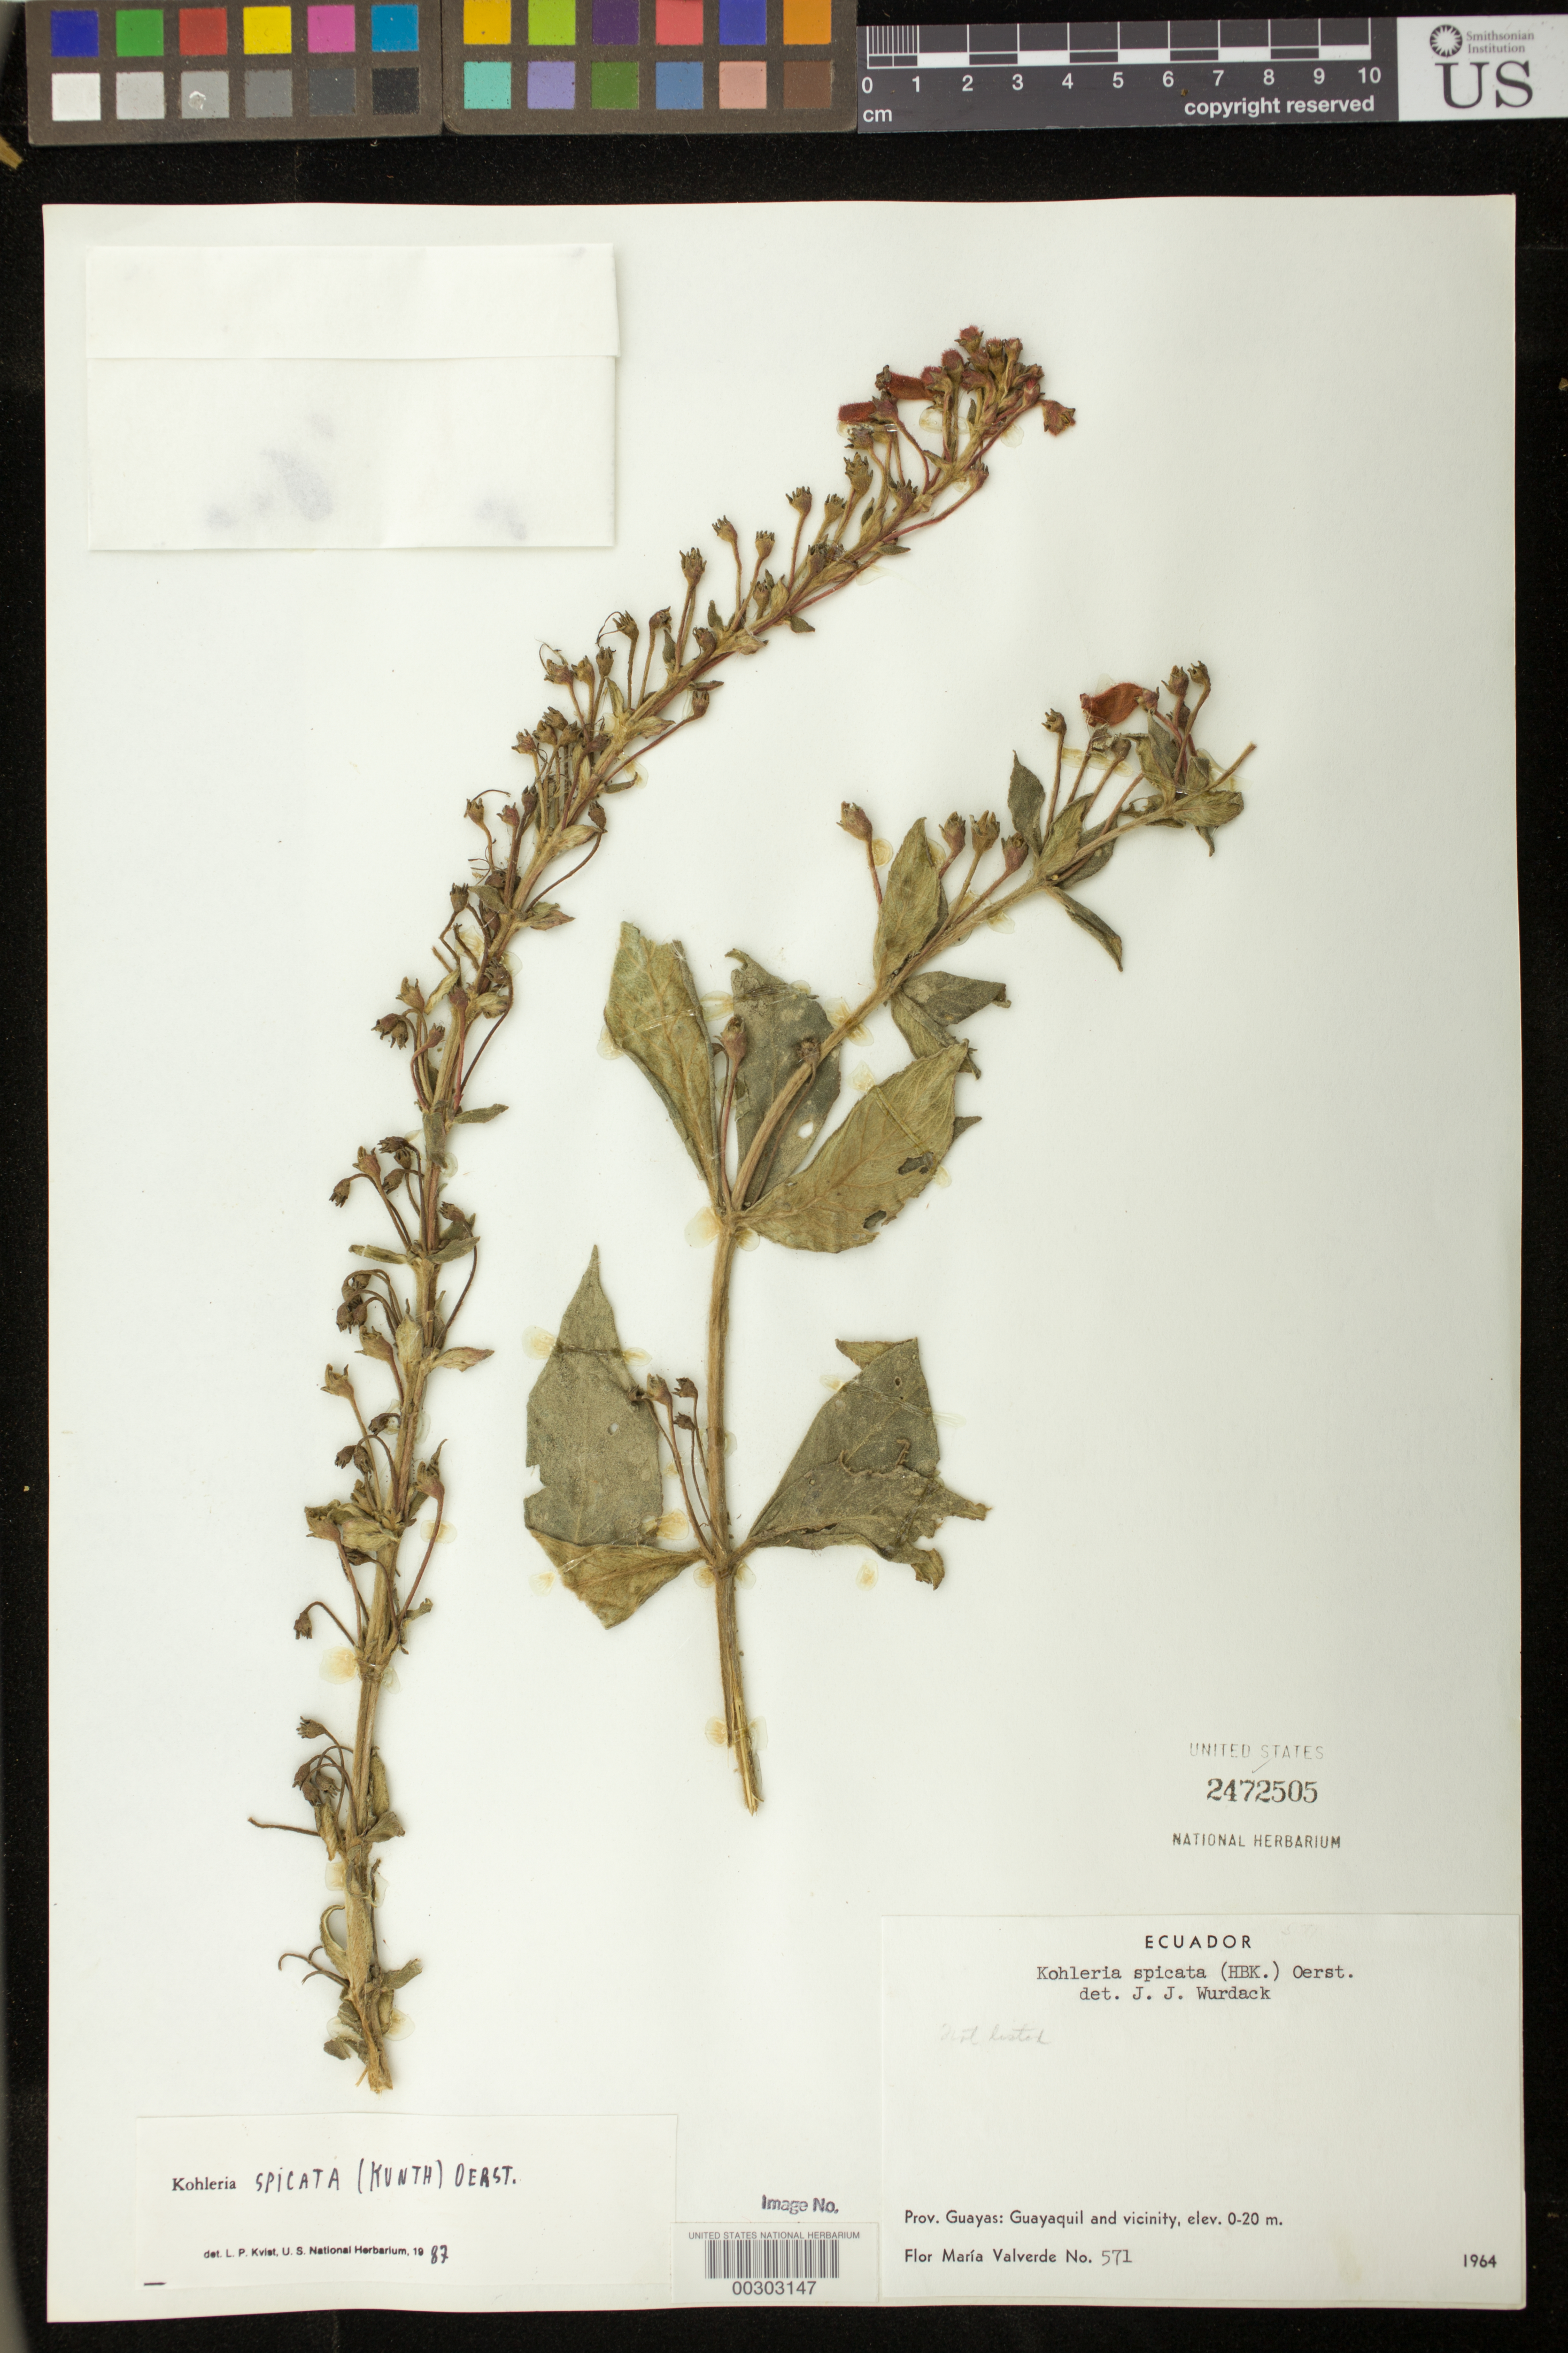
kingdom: Plantae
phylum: Tracheophyta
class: Magnoliopsida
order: Lamiales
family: Gesneriaceae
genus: Kohleria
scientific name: Kohleria spicata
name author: (Kunth) Oerst.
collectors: F. M. Valverde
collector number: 571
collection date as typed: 1964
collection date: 1964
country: Ecuador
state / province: Guayas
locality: Guayaquil and vicinity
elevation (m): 0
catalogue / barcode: US 2472505